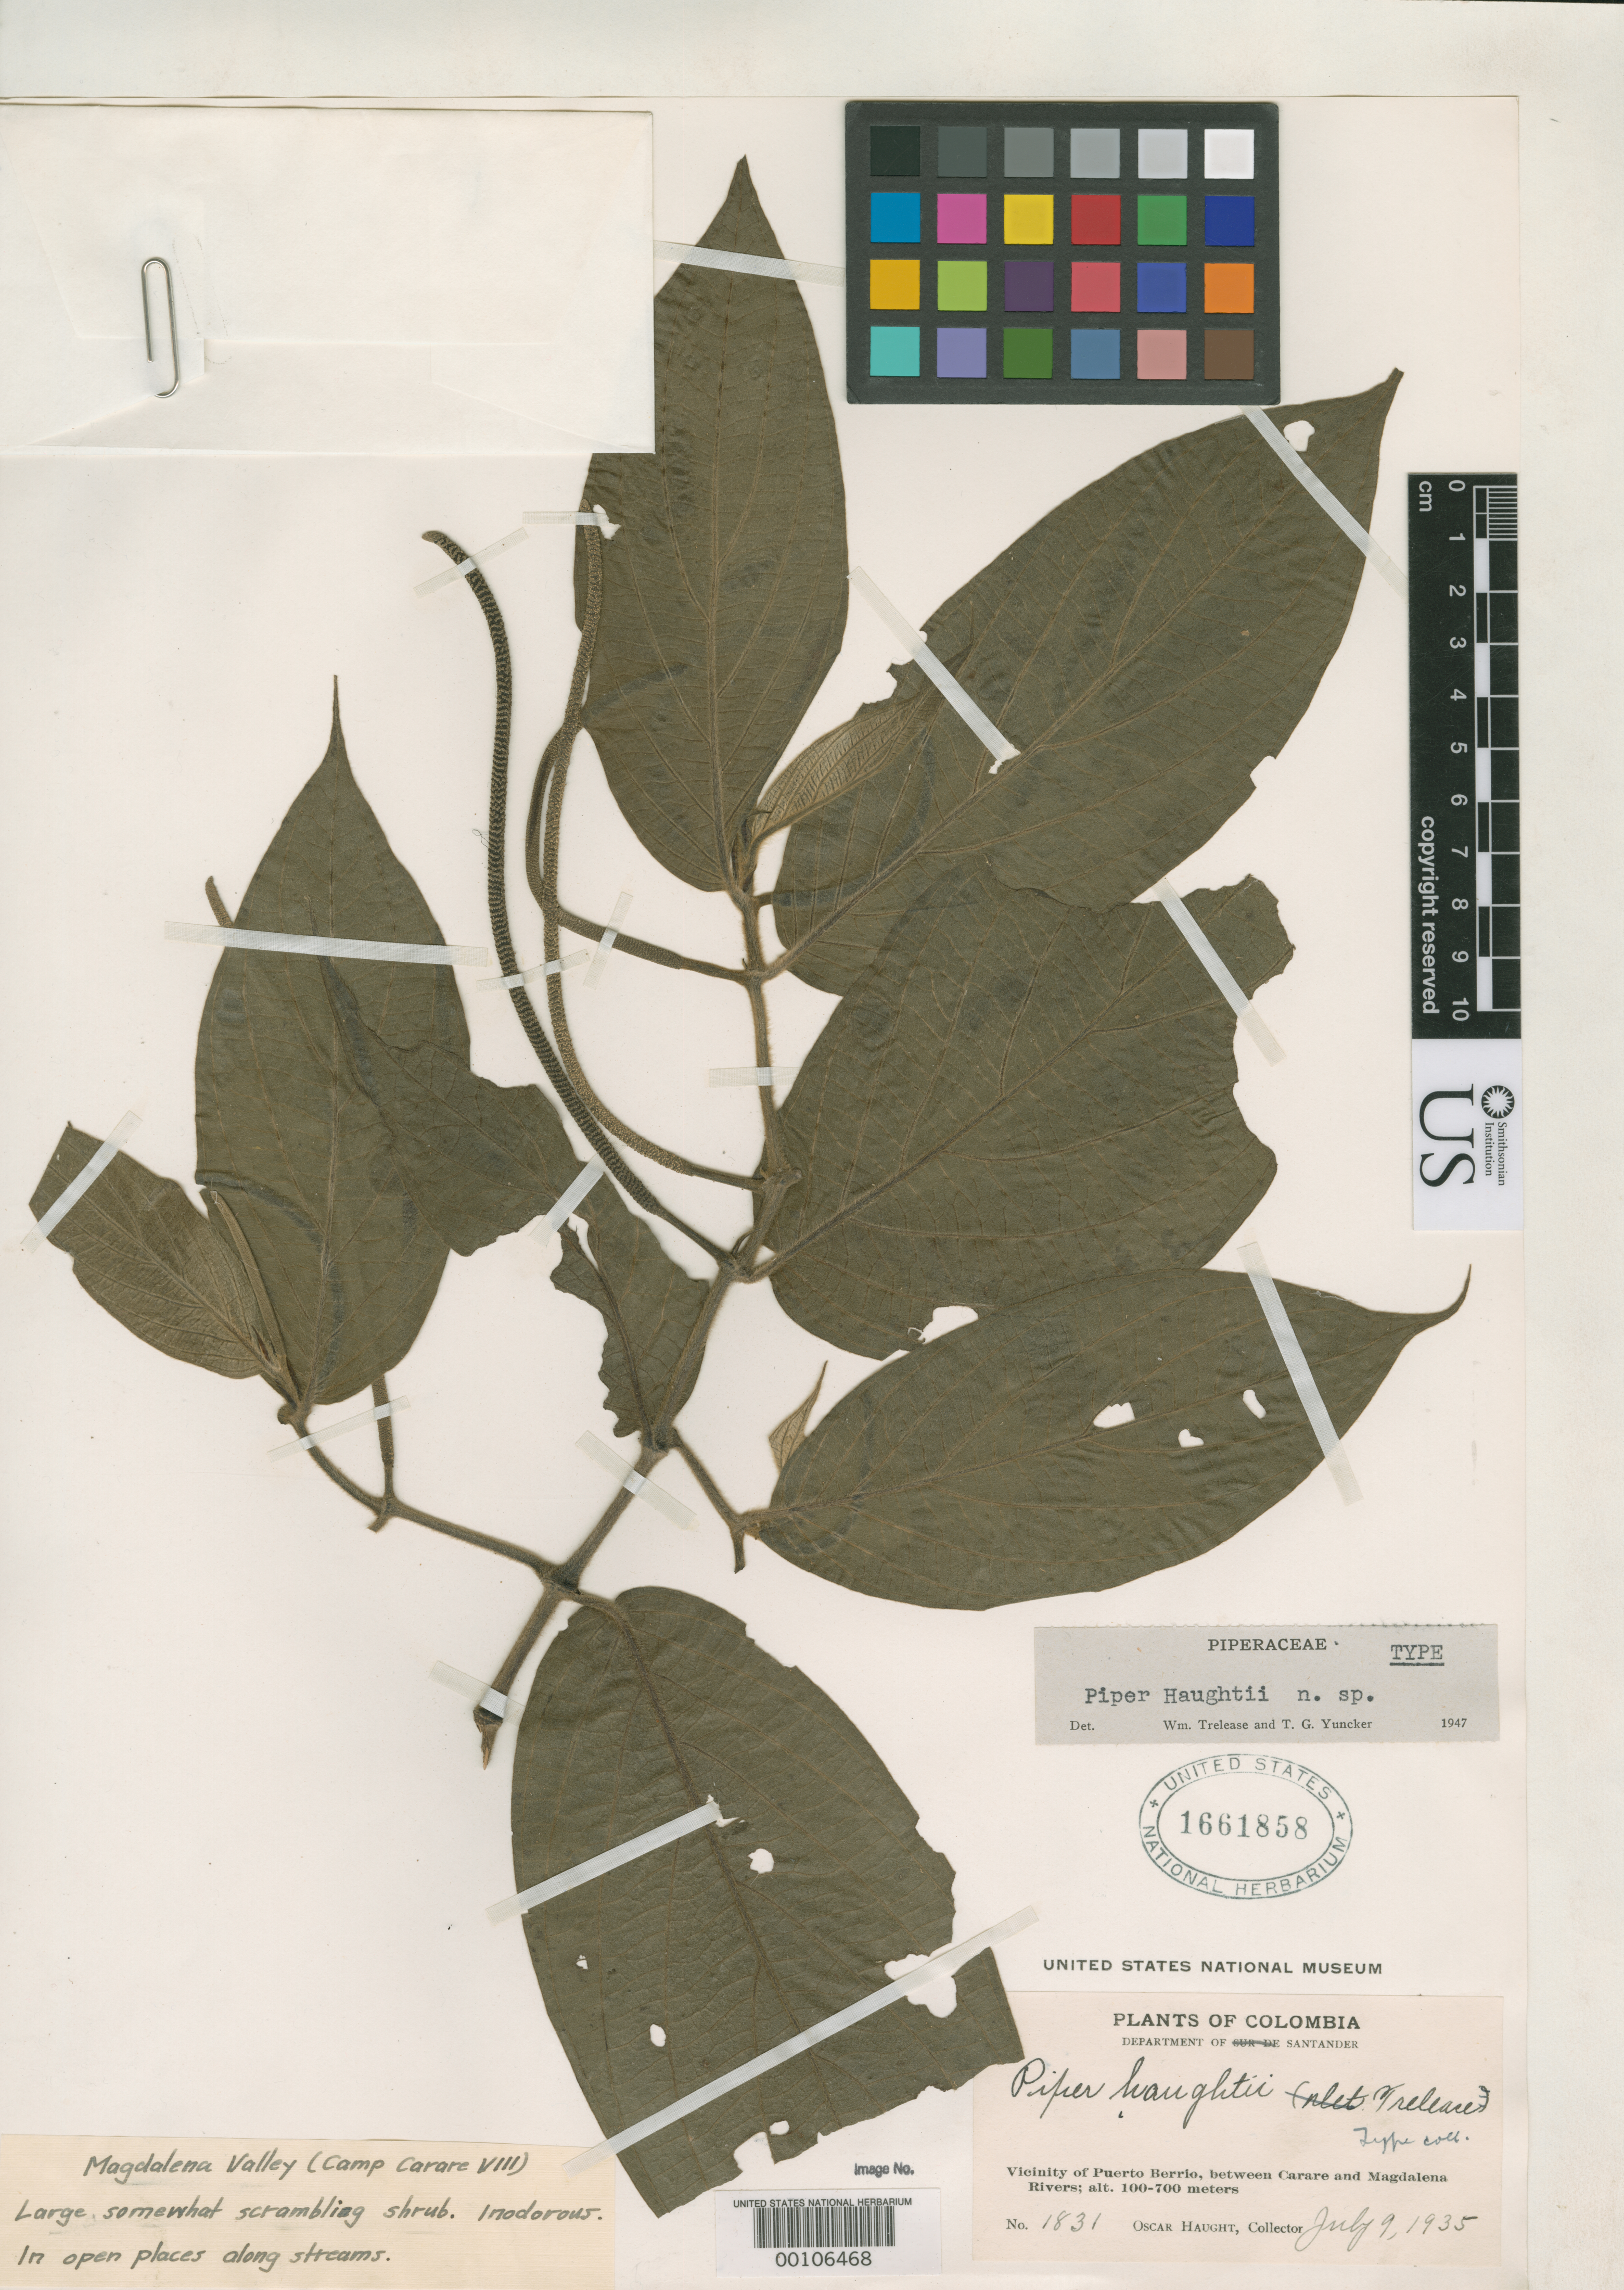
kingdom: Plantae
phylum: Tracheophyta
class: Magnoliopsida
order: Piperales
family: Piperaceae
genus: Piper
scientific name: Piper haughtii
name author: Trel. & Yunck.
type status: Holotype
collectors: O. L. Haught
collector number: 1831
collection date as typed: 09 Jul 1935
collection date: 1935-07-09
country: Colombia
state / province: Santander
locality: Magdalena Valley, Camp Carare VIII.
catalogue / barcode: US 1661858